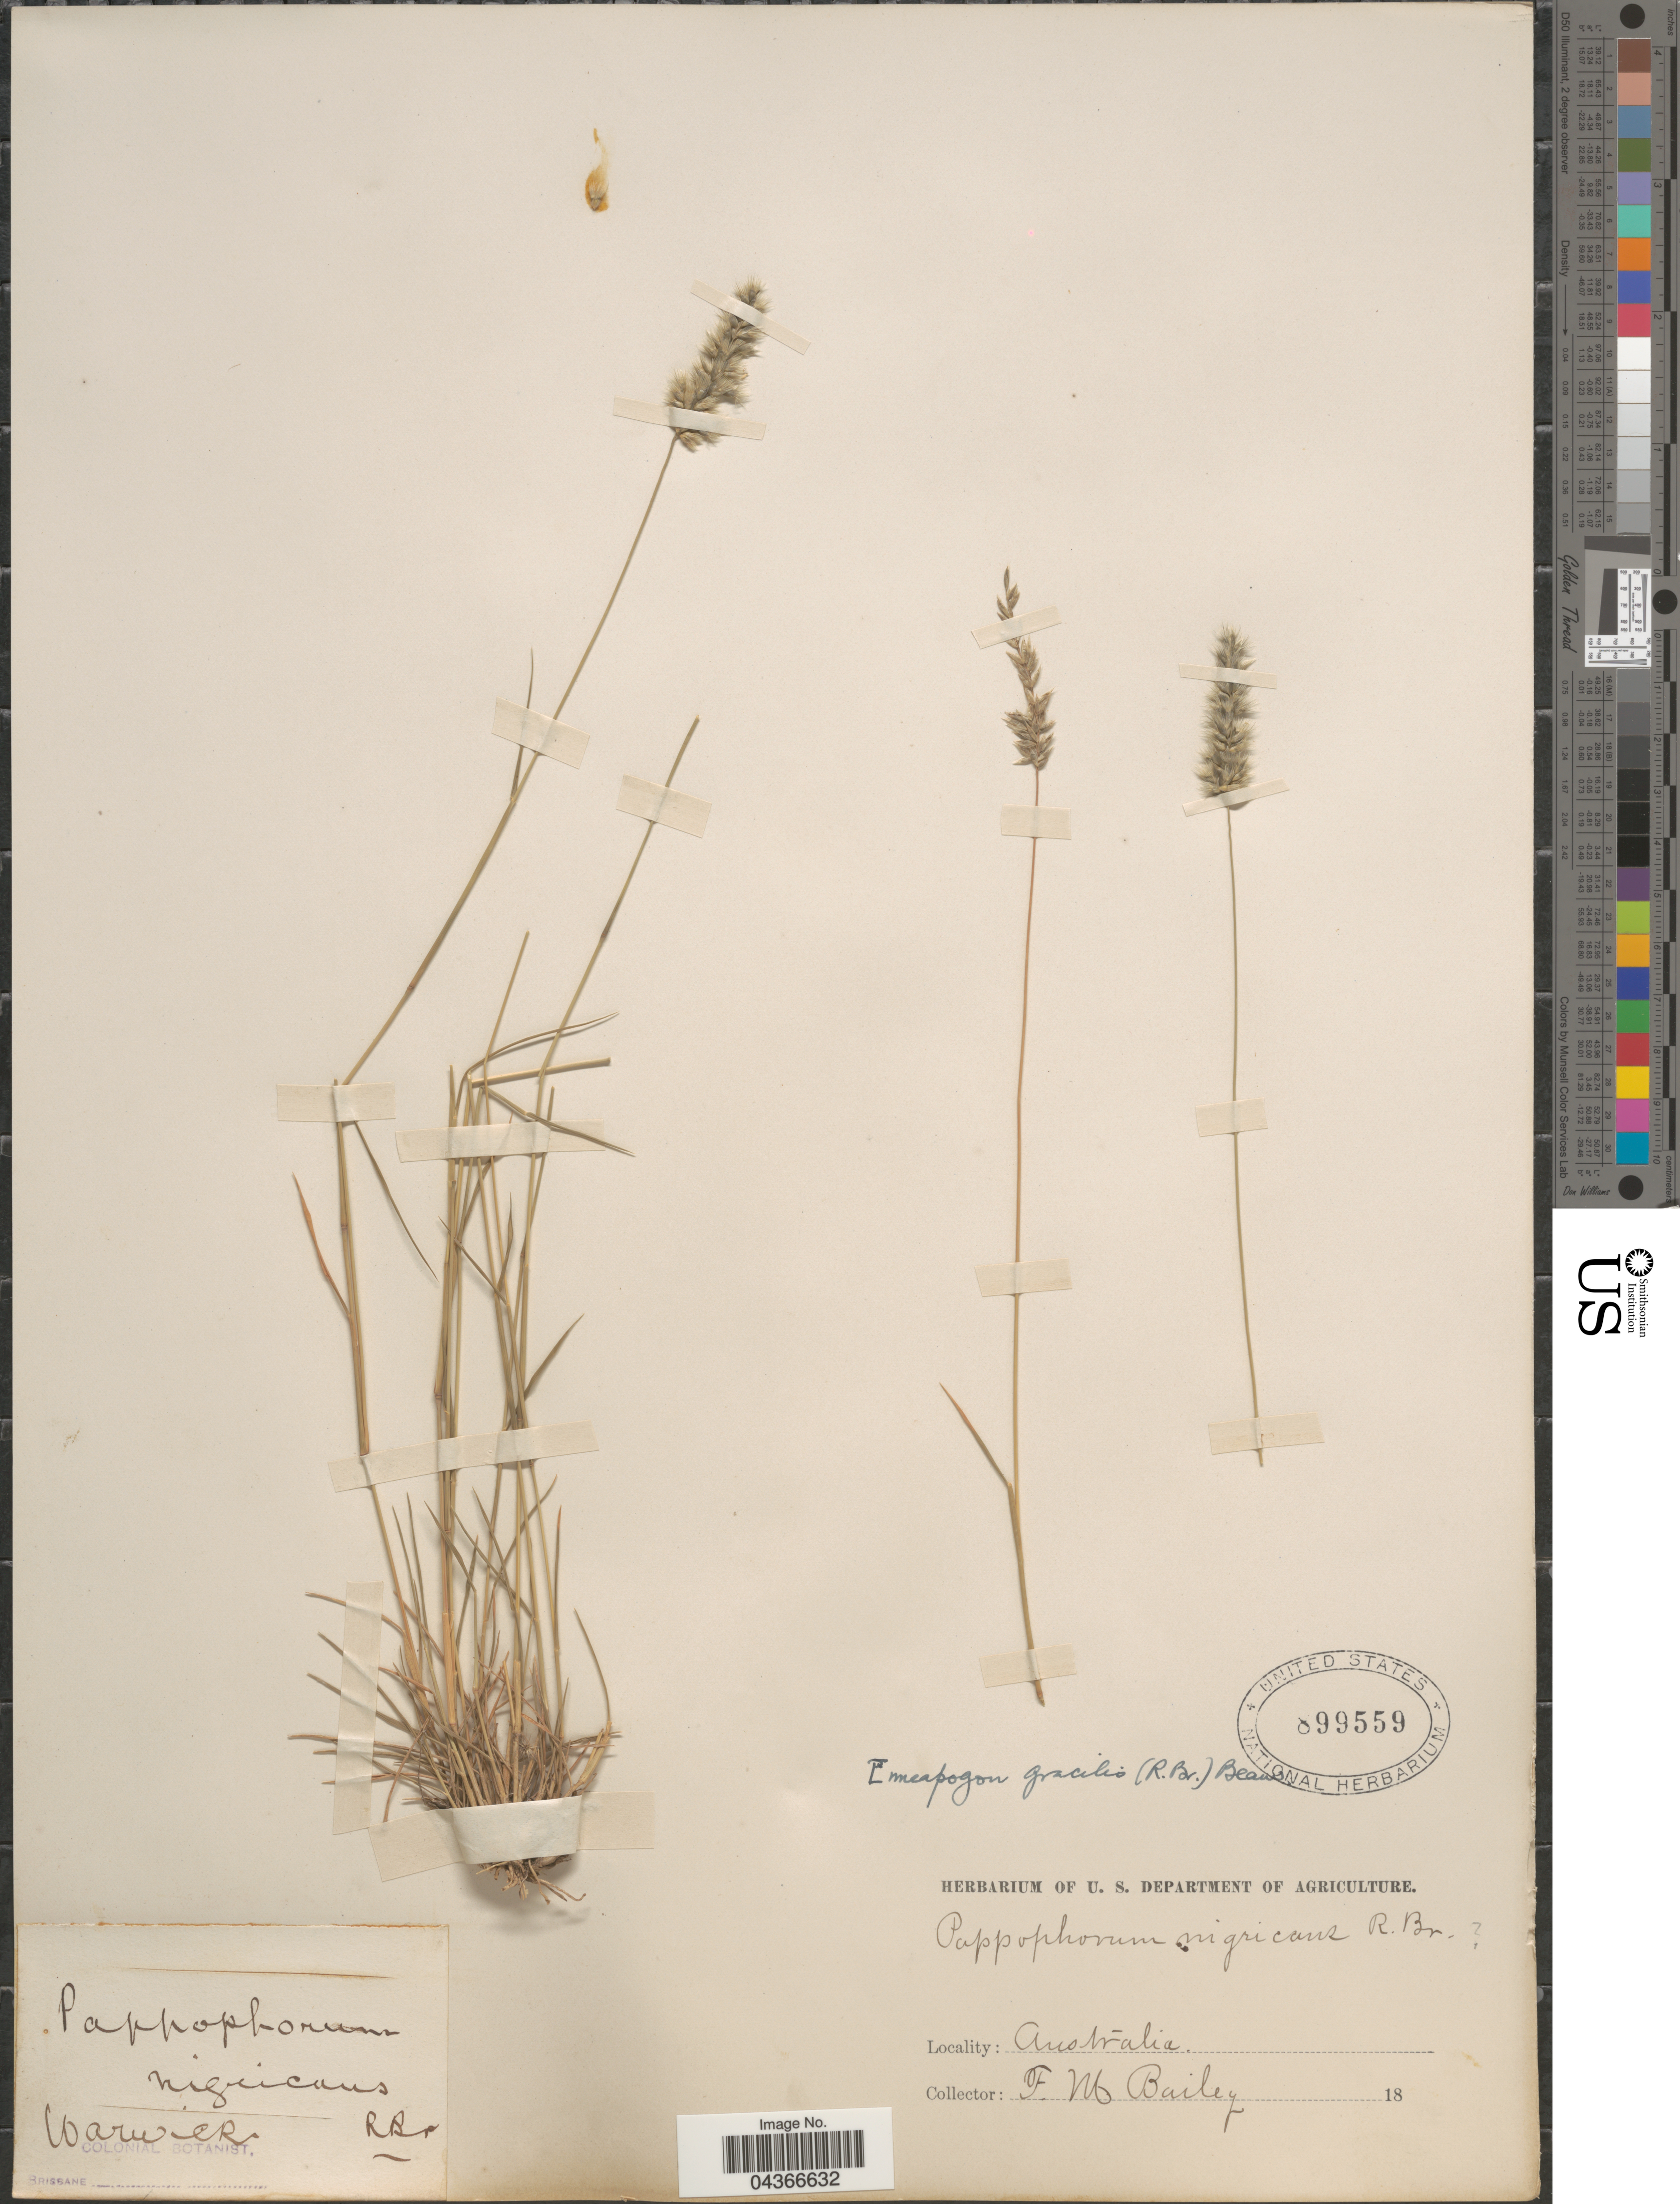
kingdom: Plantae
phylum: Tracheophyta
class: Liliopsida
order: Poales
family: Poaceae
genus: Enneapogon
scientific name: Enneapogon gracilis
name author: (R. Br.) P. Beauv.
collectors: F. M. Bailey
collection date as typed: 18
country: Australia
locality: Warwick.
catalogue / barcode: US 899559